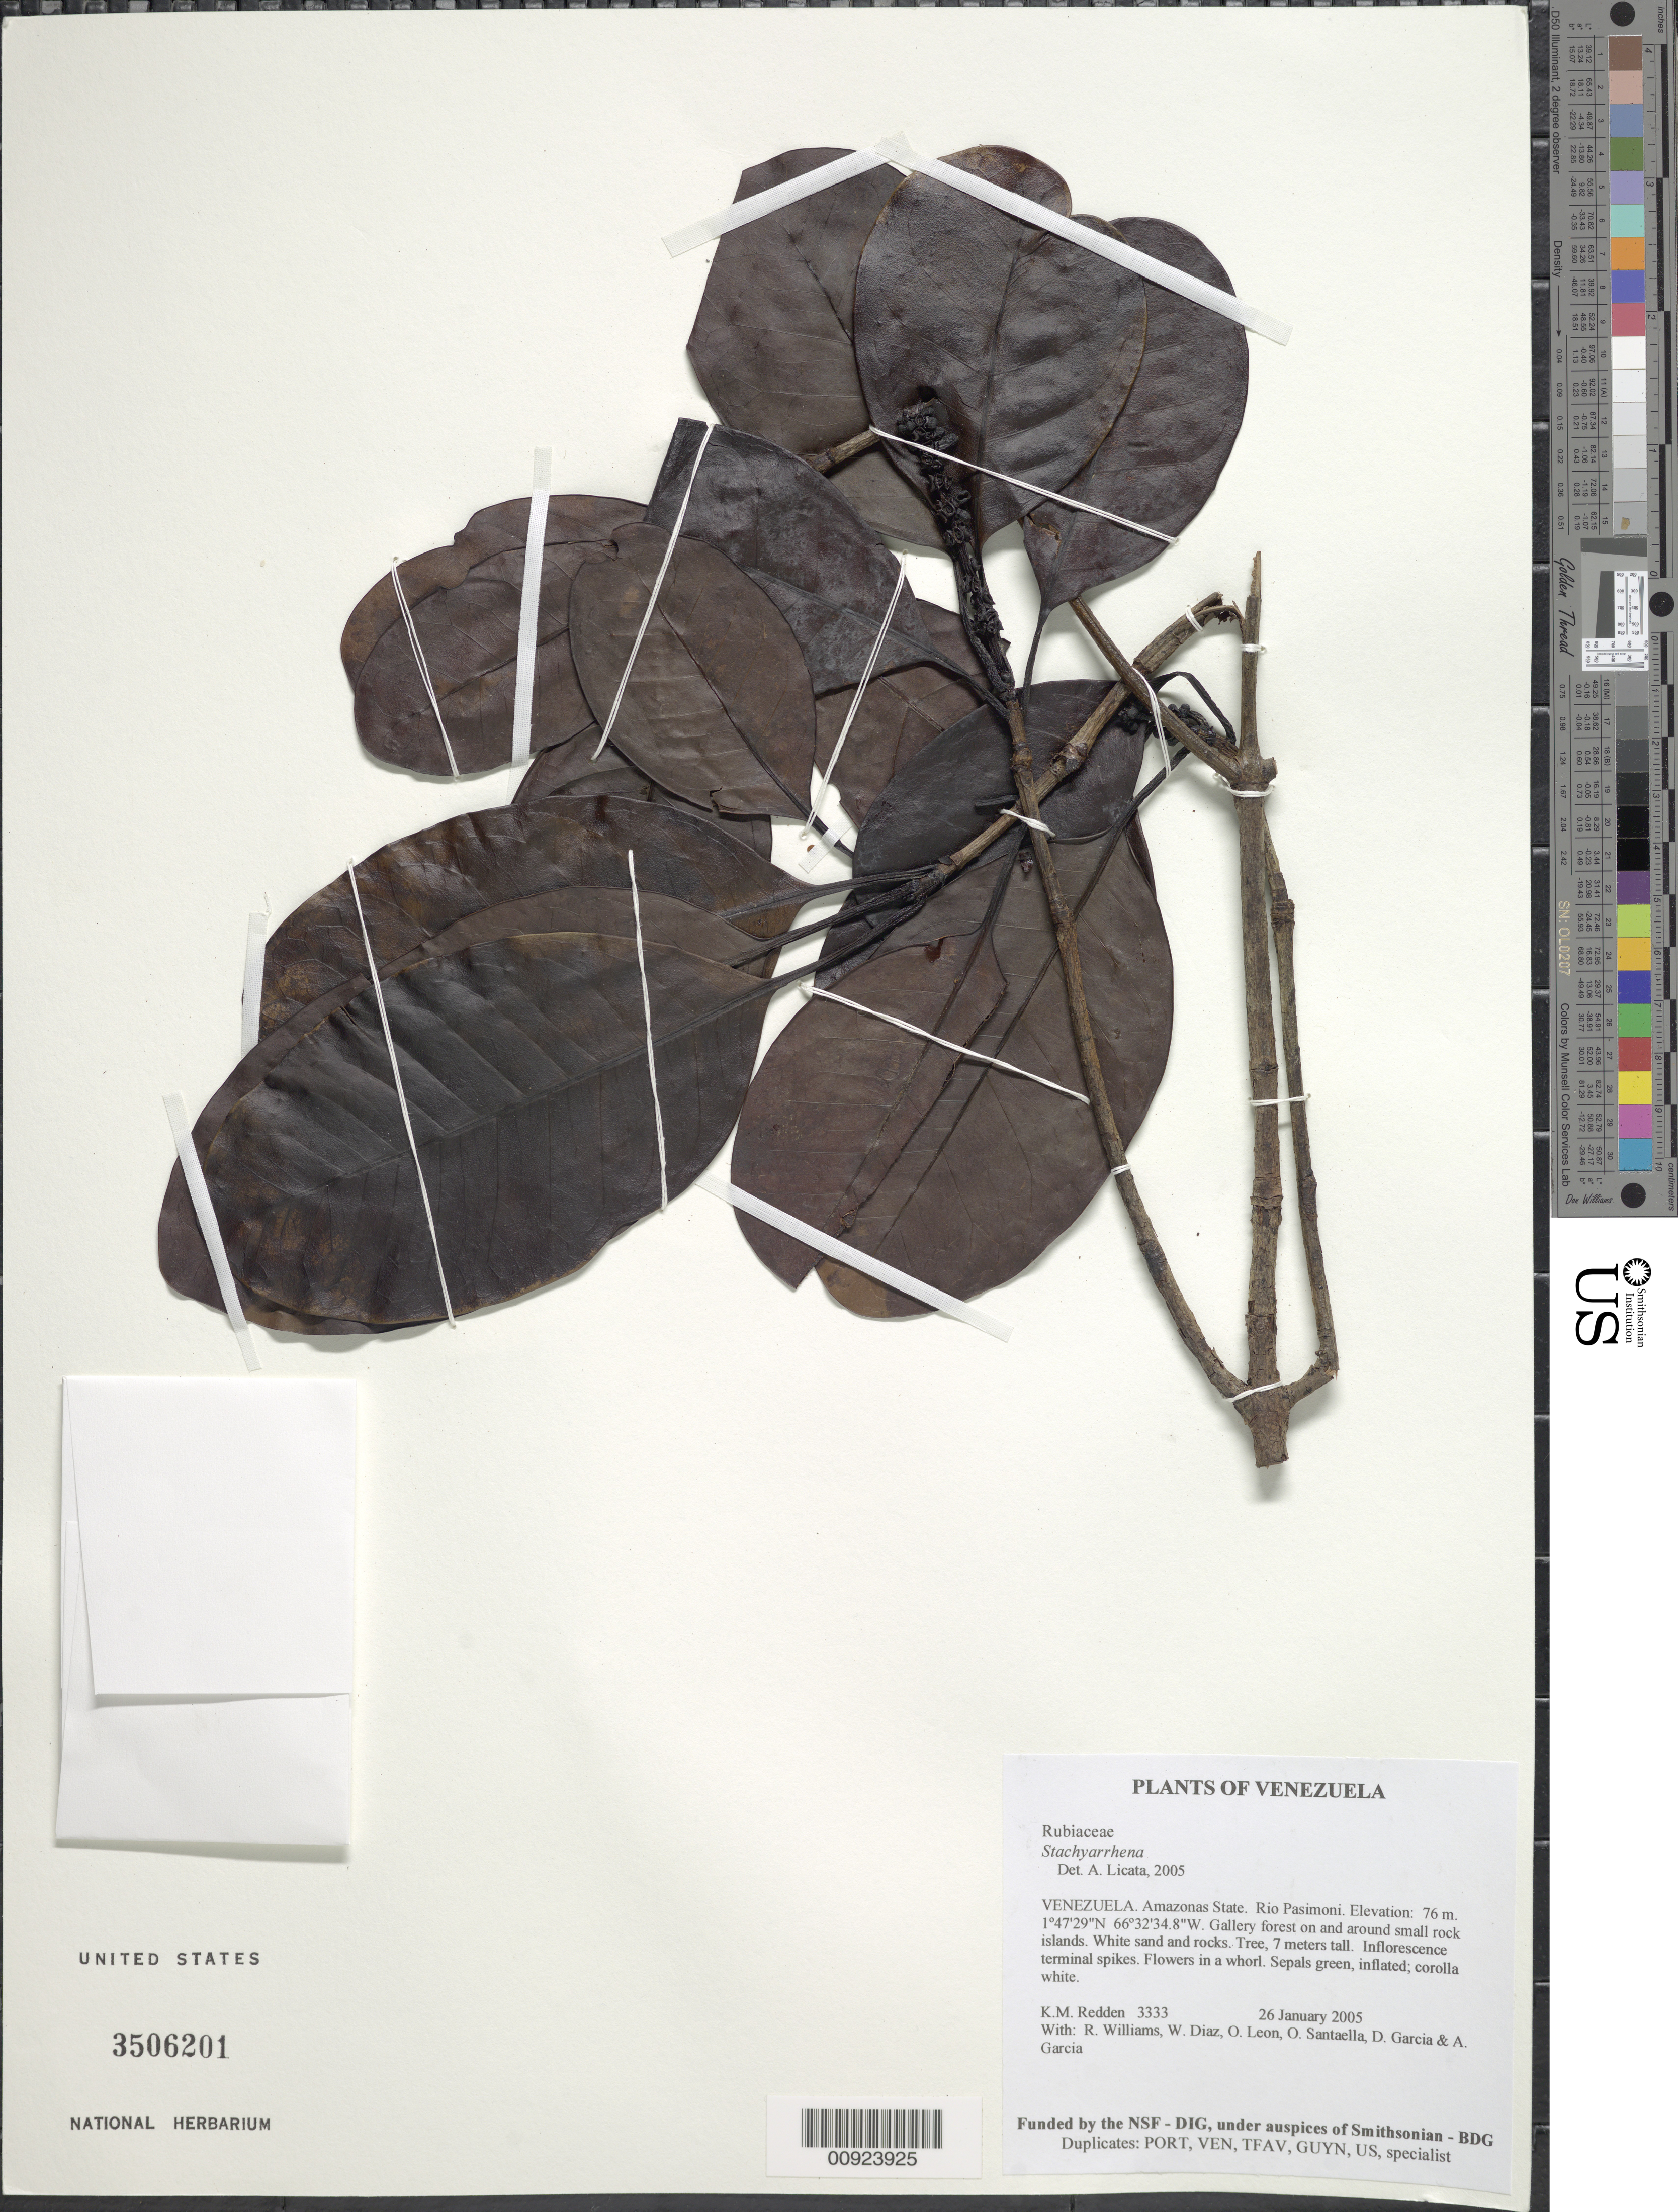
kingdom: Plantae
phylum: Tracheophyta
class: Magnoliopsida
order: Gentianales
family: Rubiaceae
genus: Stachyarrhena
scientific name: Stachyarrhena sp.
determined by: Licata, A., (PORT), Univ. Nac. Exp. de los Llanos Ezequiel Zamora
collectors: K. M. Redden, R. Williams, W. Díaz P., O. León, O. Santaella, D. Garcia & A. Garcia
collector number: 3333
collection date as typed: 26 January 2005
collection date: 2005-01-26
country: Venezuela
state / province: Amazonas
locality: Rio Pasimoni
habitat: Gallery forest on and around small rock islands. White sand and rocks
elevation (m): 76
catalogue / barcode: US 3506201